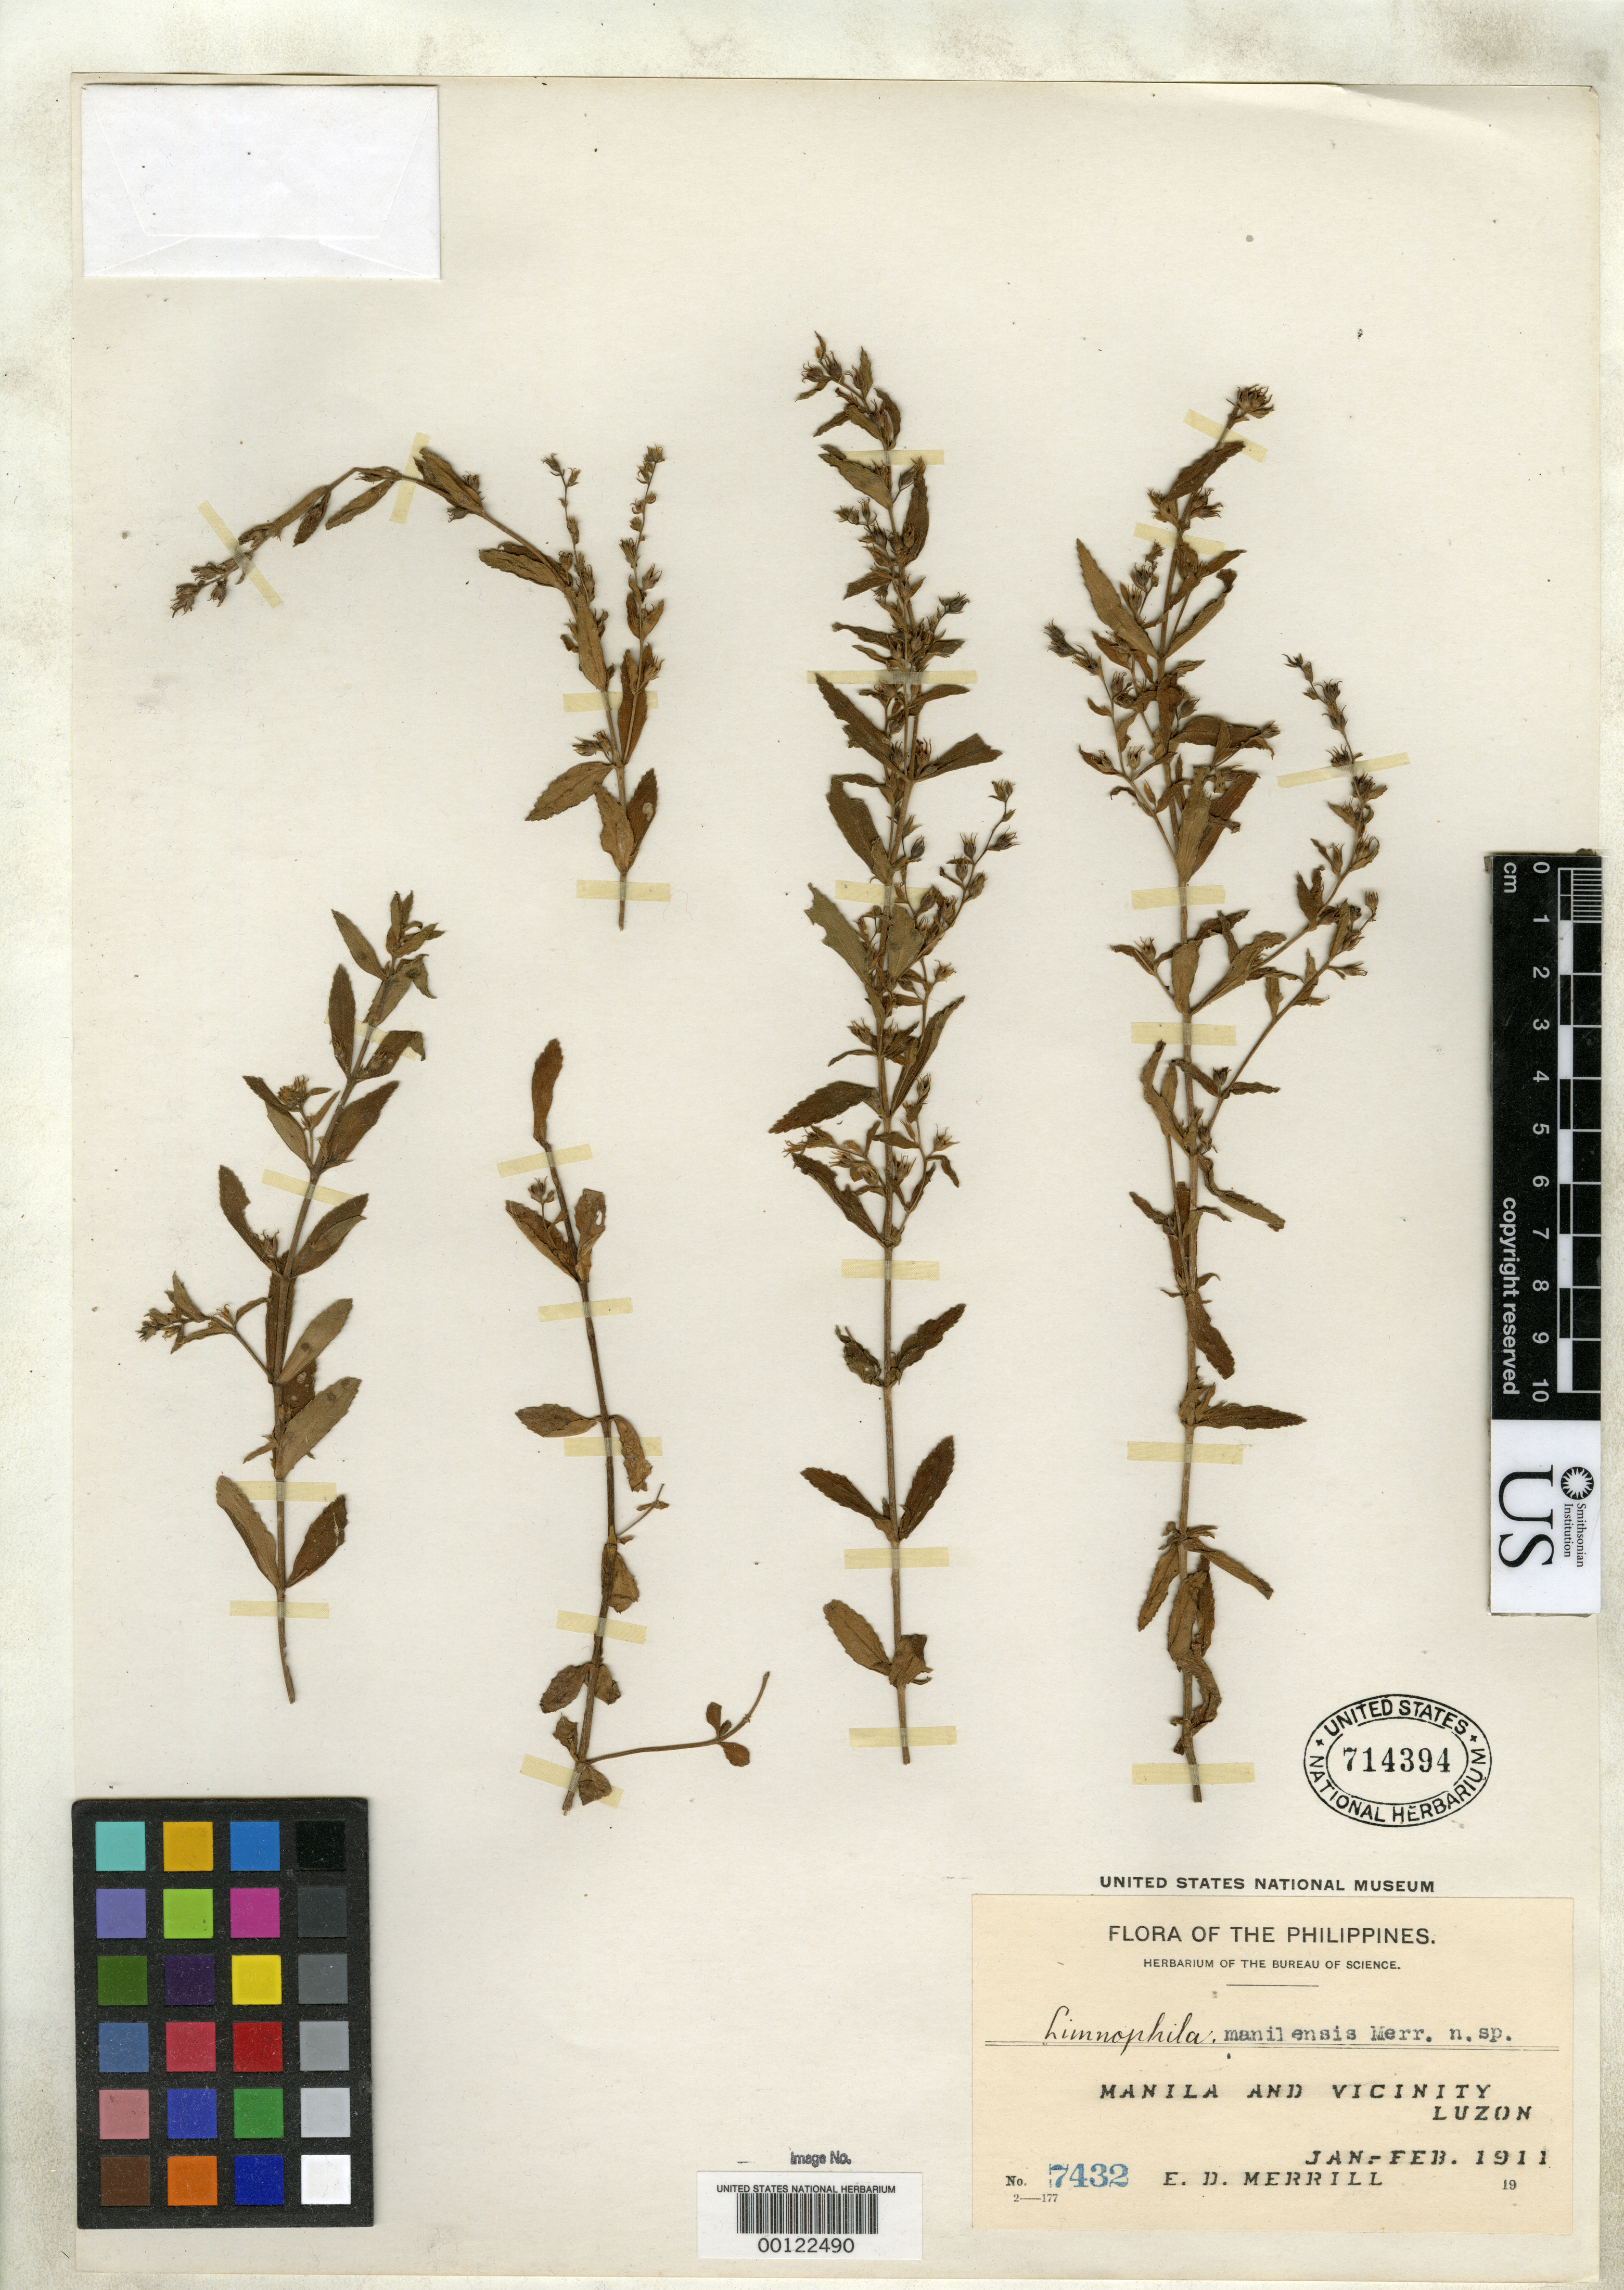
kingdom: Plantae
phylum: Tracheophyta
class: Magnoliopsida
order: Lamiales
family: Plantaginaceae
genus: Limnophila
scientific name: Limnophila manilensis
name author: Merr.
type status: Isotype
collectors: E. D. Merrill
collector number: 7432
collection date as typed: Jan 1911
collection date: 1911-01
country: Philippines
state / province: Calabarzon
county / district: Quezon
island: Luzon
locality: Manila.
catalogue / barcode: US 714394